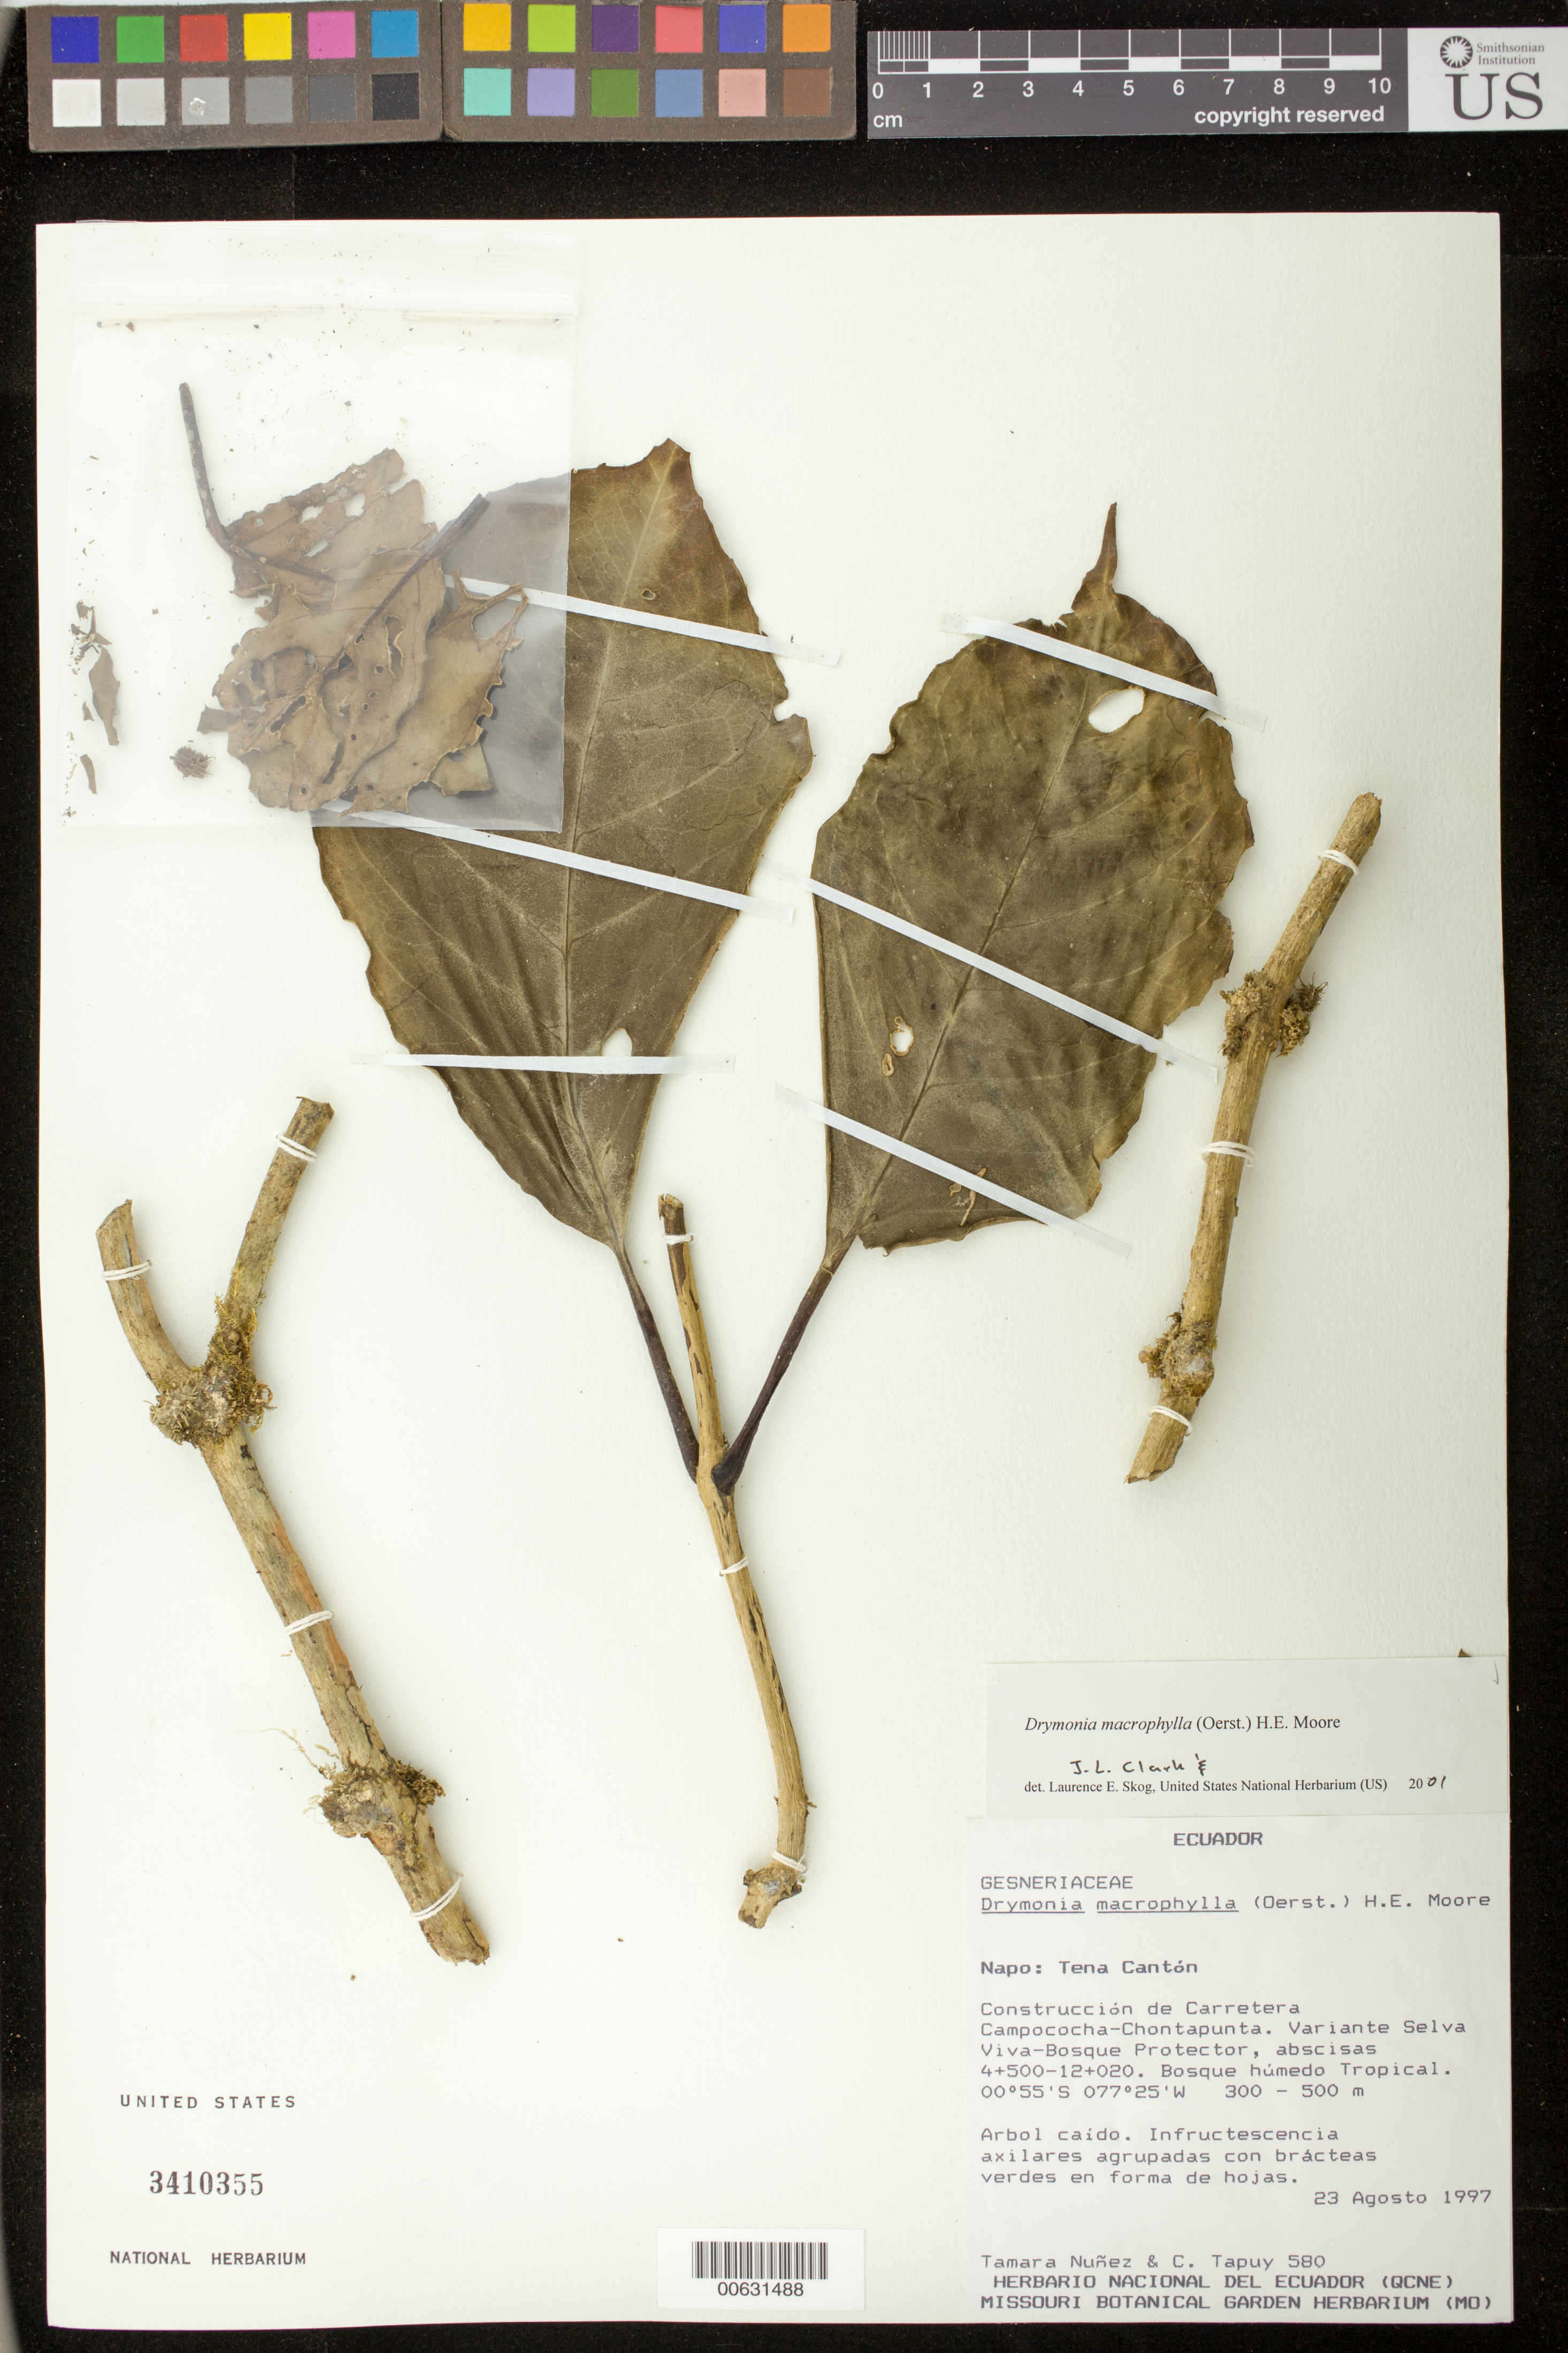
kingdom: Plantae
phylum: Tracheophyta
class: Magnoliopsida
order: Lamiales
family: Gesneriaceae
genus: Drymonia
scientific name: Drymonia macrophylla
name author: (Oerst.) H.E. Moore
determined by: Clark, J. L.; Skog, Laurence E.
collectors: T. Núñez & C. Tapuy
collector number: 580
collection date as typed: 23 Aug 1997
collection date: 1997-08-23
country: Ecuador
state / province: Napo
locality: Tena Cantón, Construcción de Carretera Campococha-Chontapunta, Variante Selva Viva-Bosque Protector, abscisas 4+500-12+020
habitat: Bosque húmedo tropical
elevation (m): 300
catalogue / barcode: US 3410355